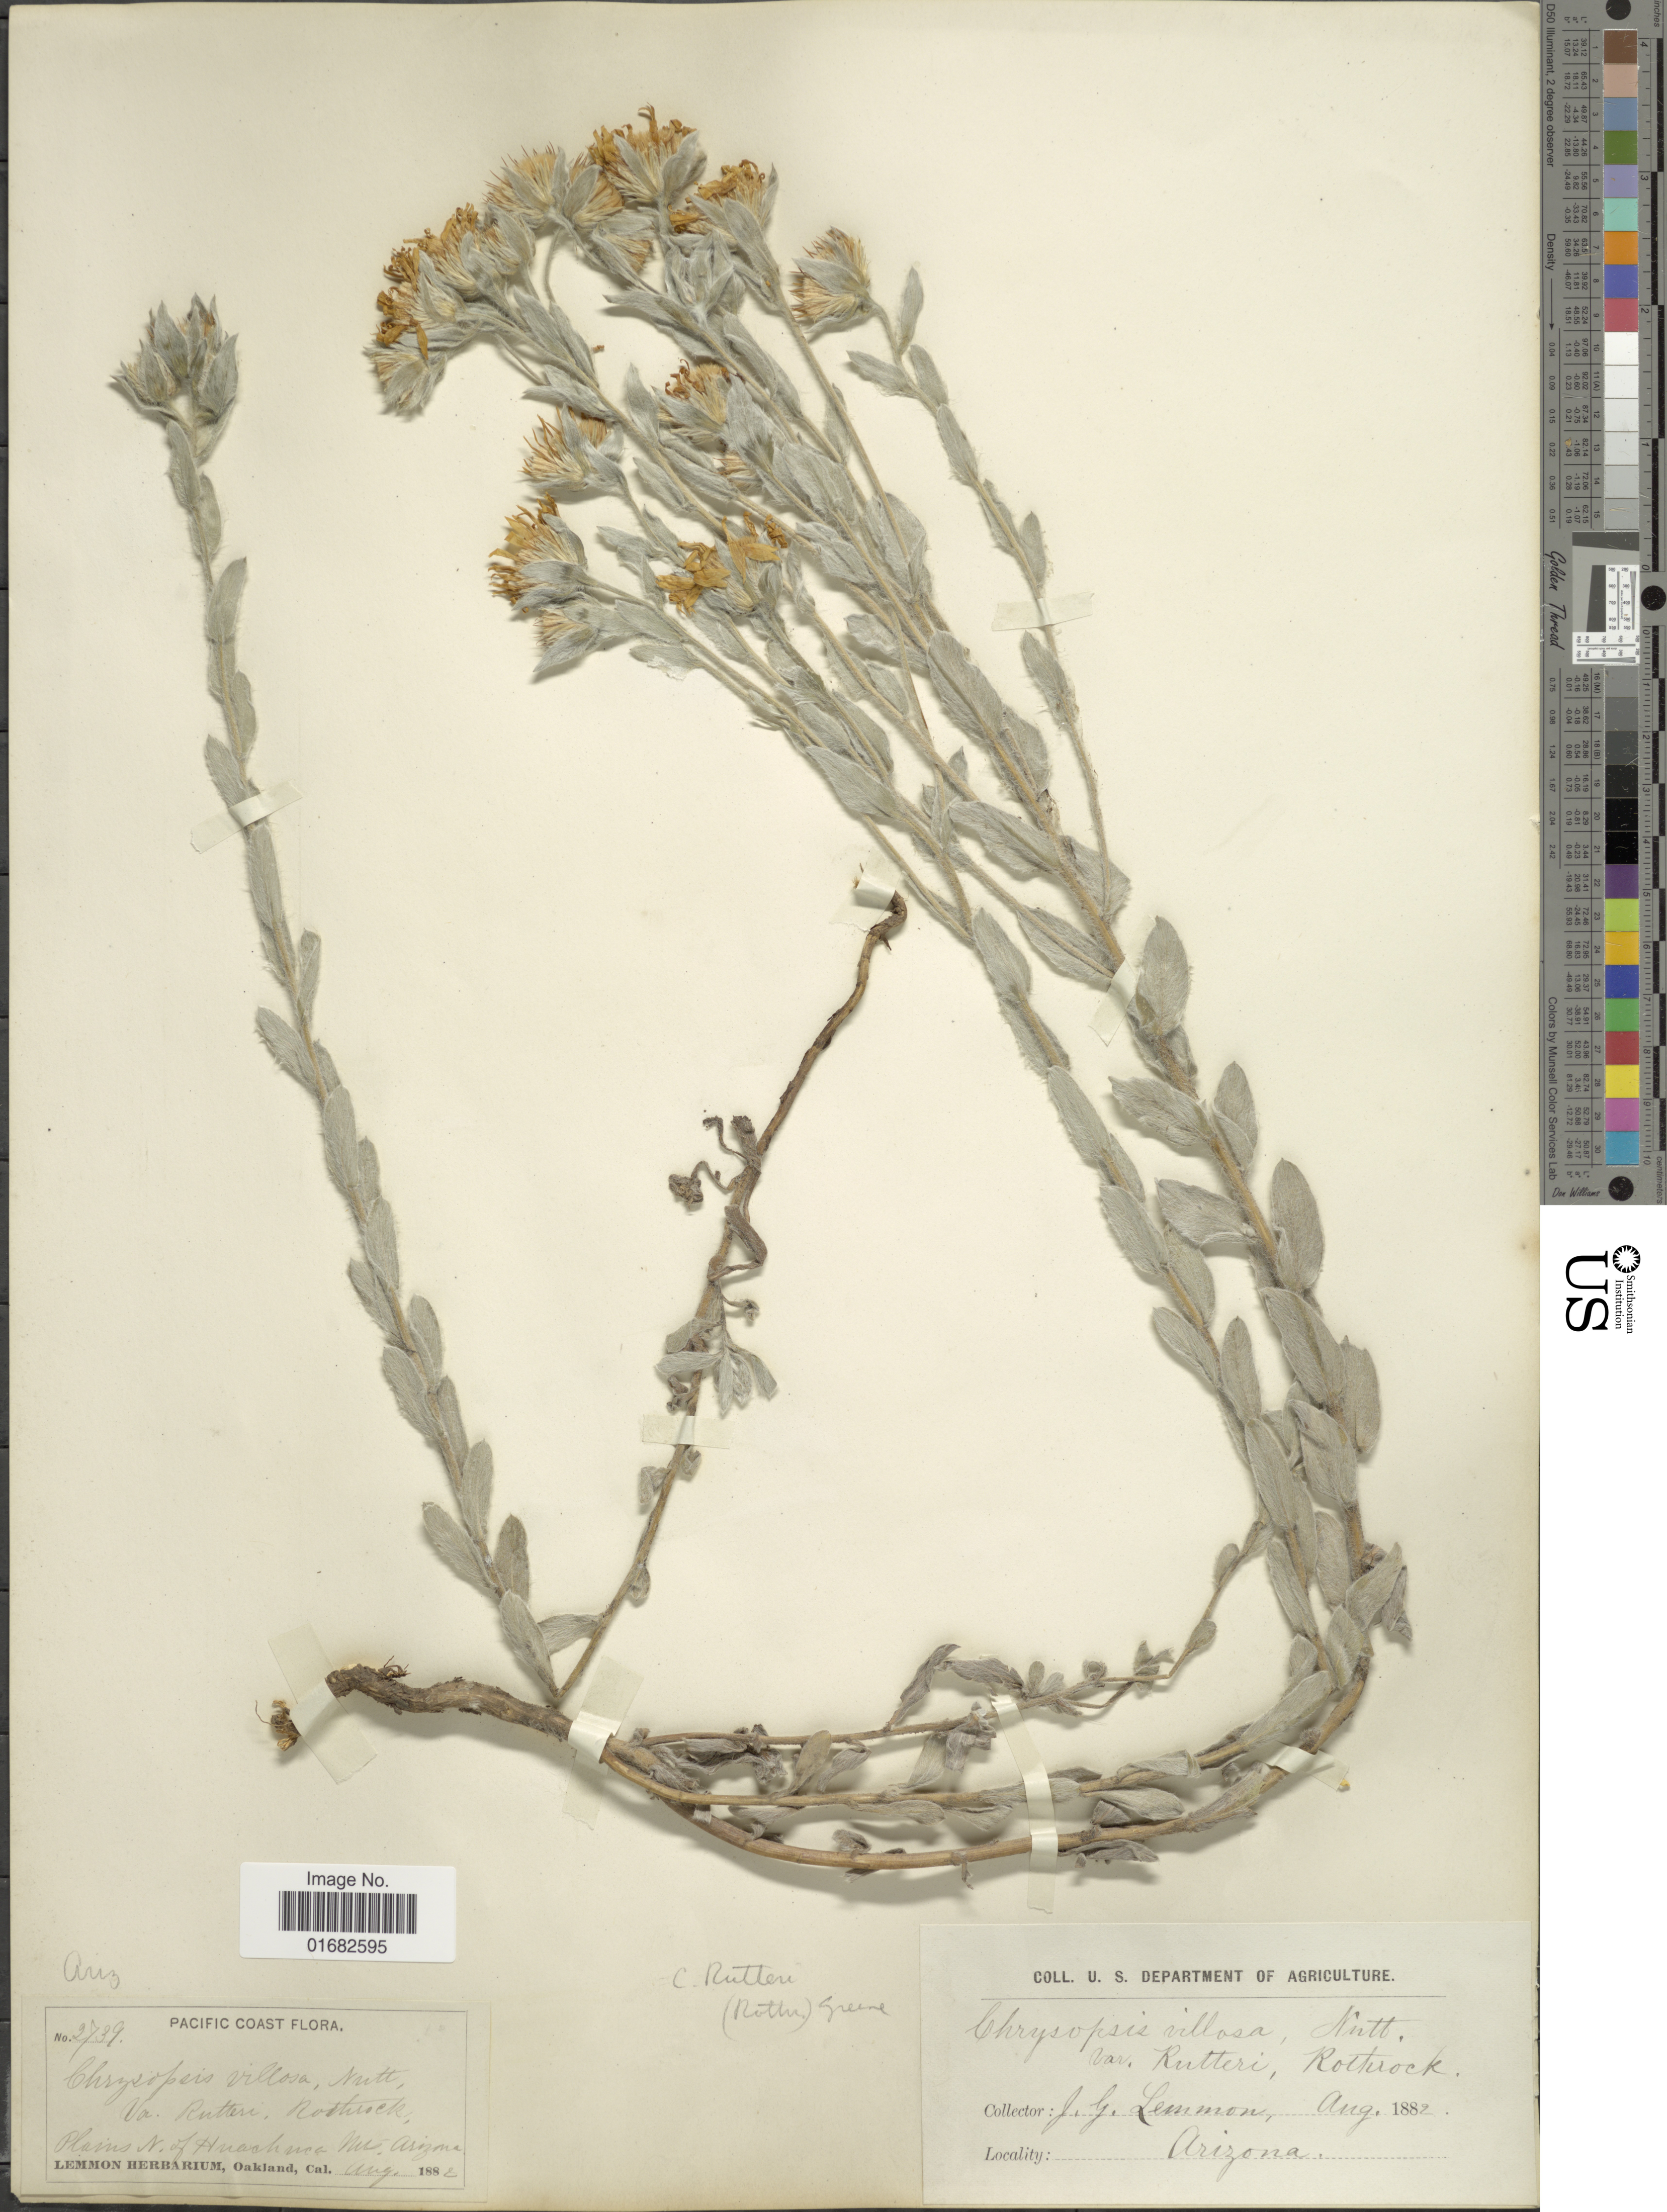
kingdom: Plantae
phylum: Tracheophyta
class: Magnoliopsida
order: Asterales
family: Asteraceae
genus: Heterotheca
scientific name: Heterotheca rutteri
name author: (Rothr.) Shinners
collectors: J. Lemmon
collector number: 2739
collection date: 1889-08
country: United States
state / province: Arizona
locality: Plains N. of Huachuca Mt.